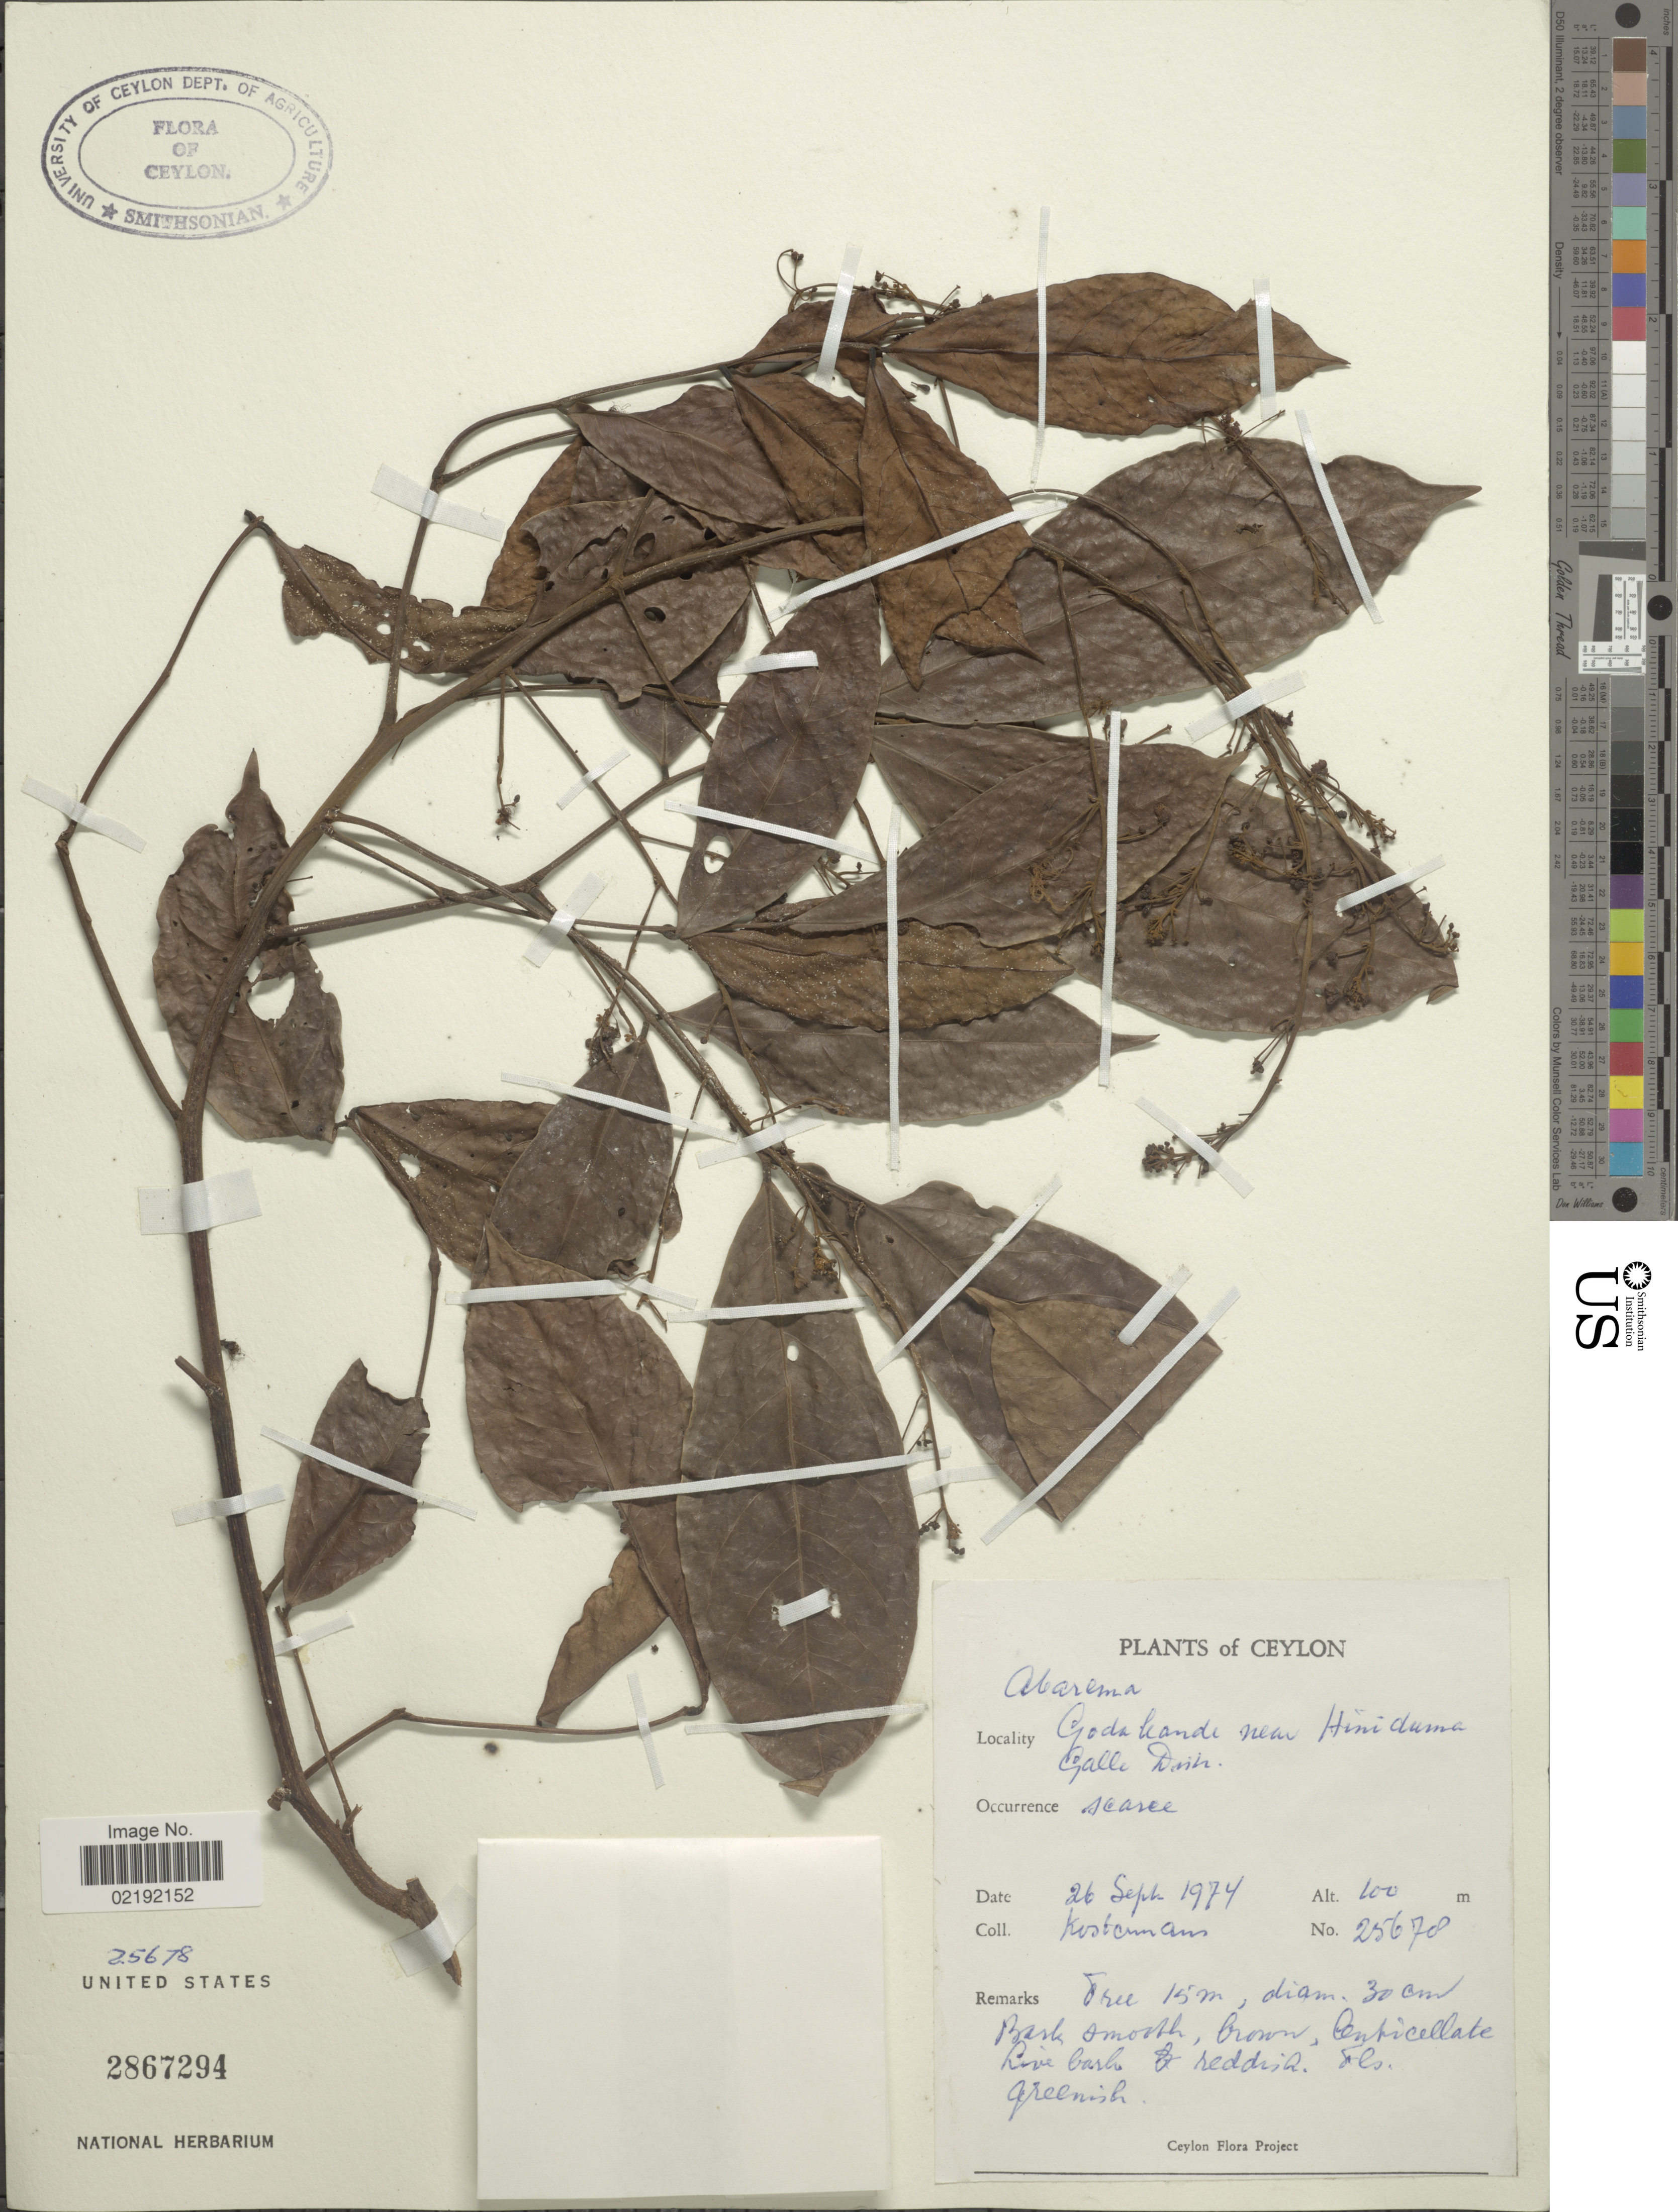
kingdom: Plantae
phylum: Tracheophyta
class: Magnoliopsida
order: Fabales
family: Fabaceae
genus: Pithecellobium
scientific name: Pithecellobium sp.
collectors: A. J. G. Kostermans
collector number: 25678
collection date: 1974-09-26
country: Sri Lanka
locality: Ceylon. Godakande near Hiniduma Galle Distr. [interpreted]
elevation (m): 100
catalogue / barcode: US 2867294